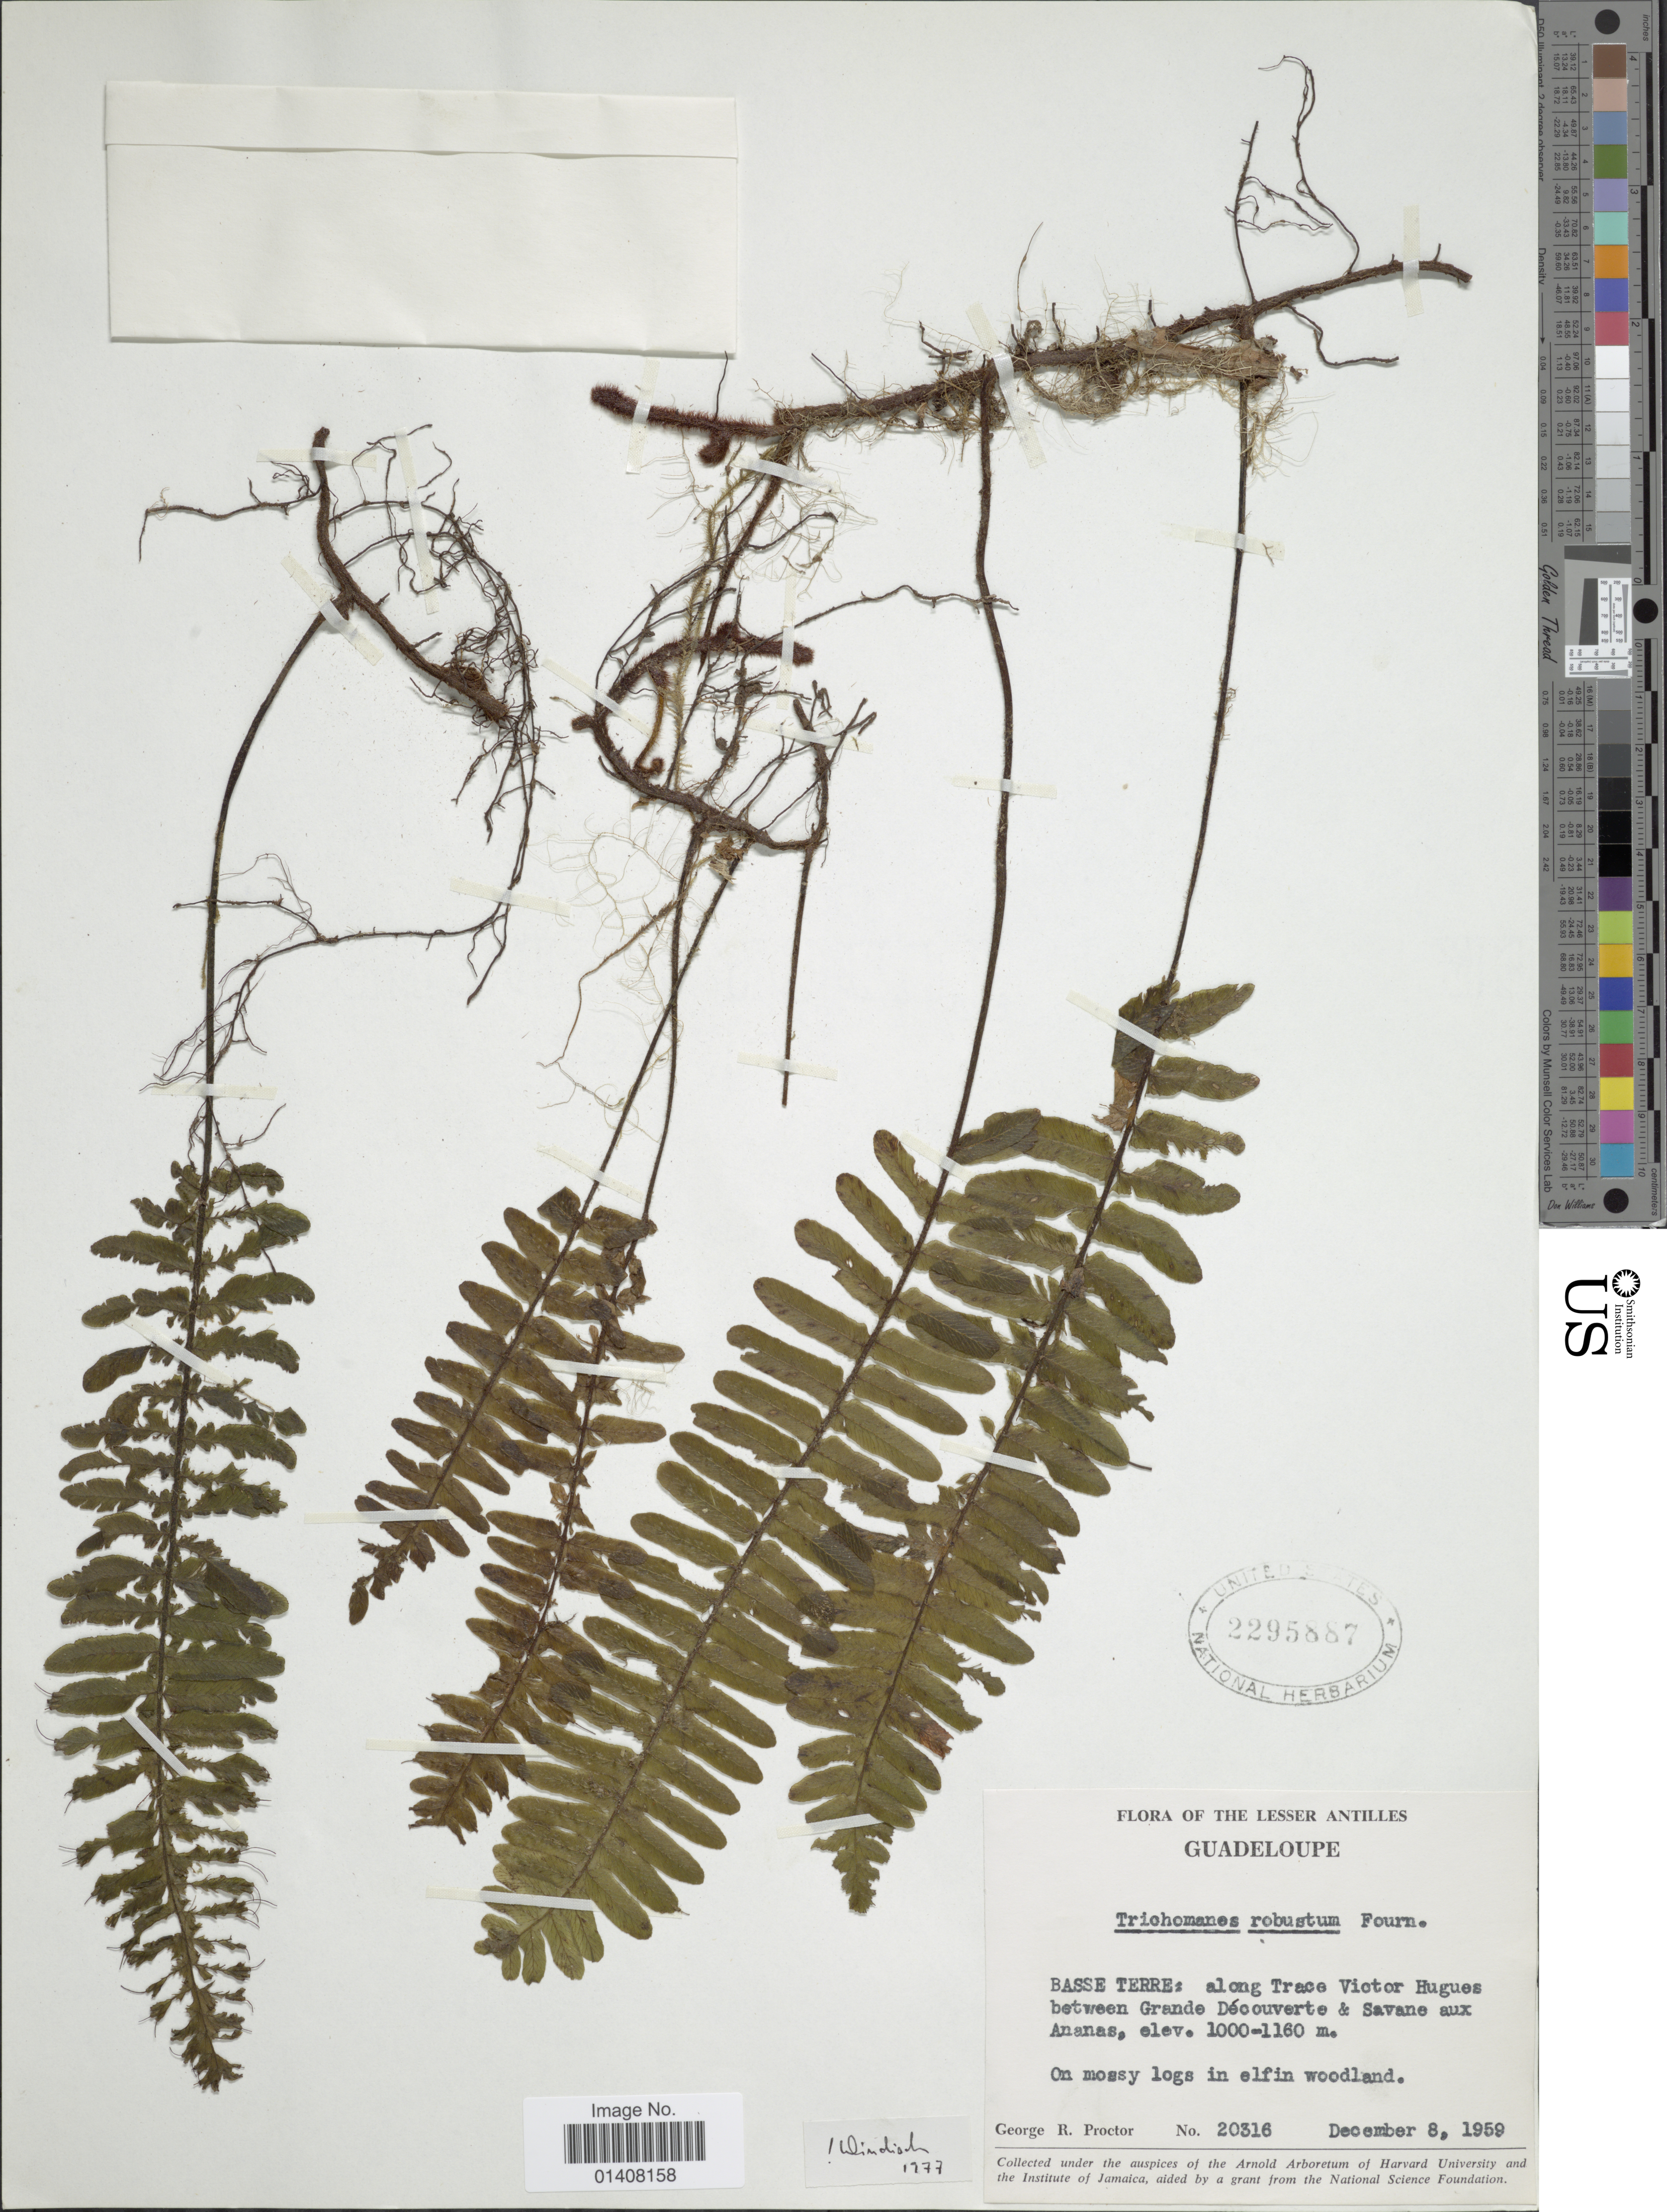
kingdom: Plantae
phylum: Tracheophyta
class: Polypodiopsida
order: Hymenophyllales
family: Hymenophyllaceae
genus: Trichomanes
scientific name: Trichomanes robustum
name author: E. Fourn.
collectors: G. R. Proctor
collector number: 20316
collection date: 1959-12-08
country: Guadeloupe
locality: Lesser Antilles, Guadeloupe, Basse Terre: along Trace Victor Hugues between Grande Découverte & Savane aux Ananas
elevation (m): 1000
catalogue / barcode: US 2295887